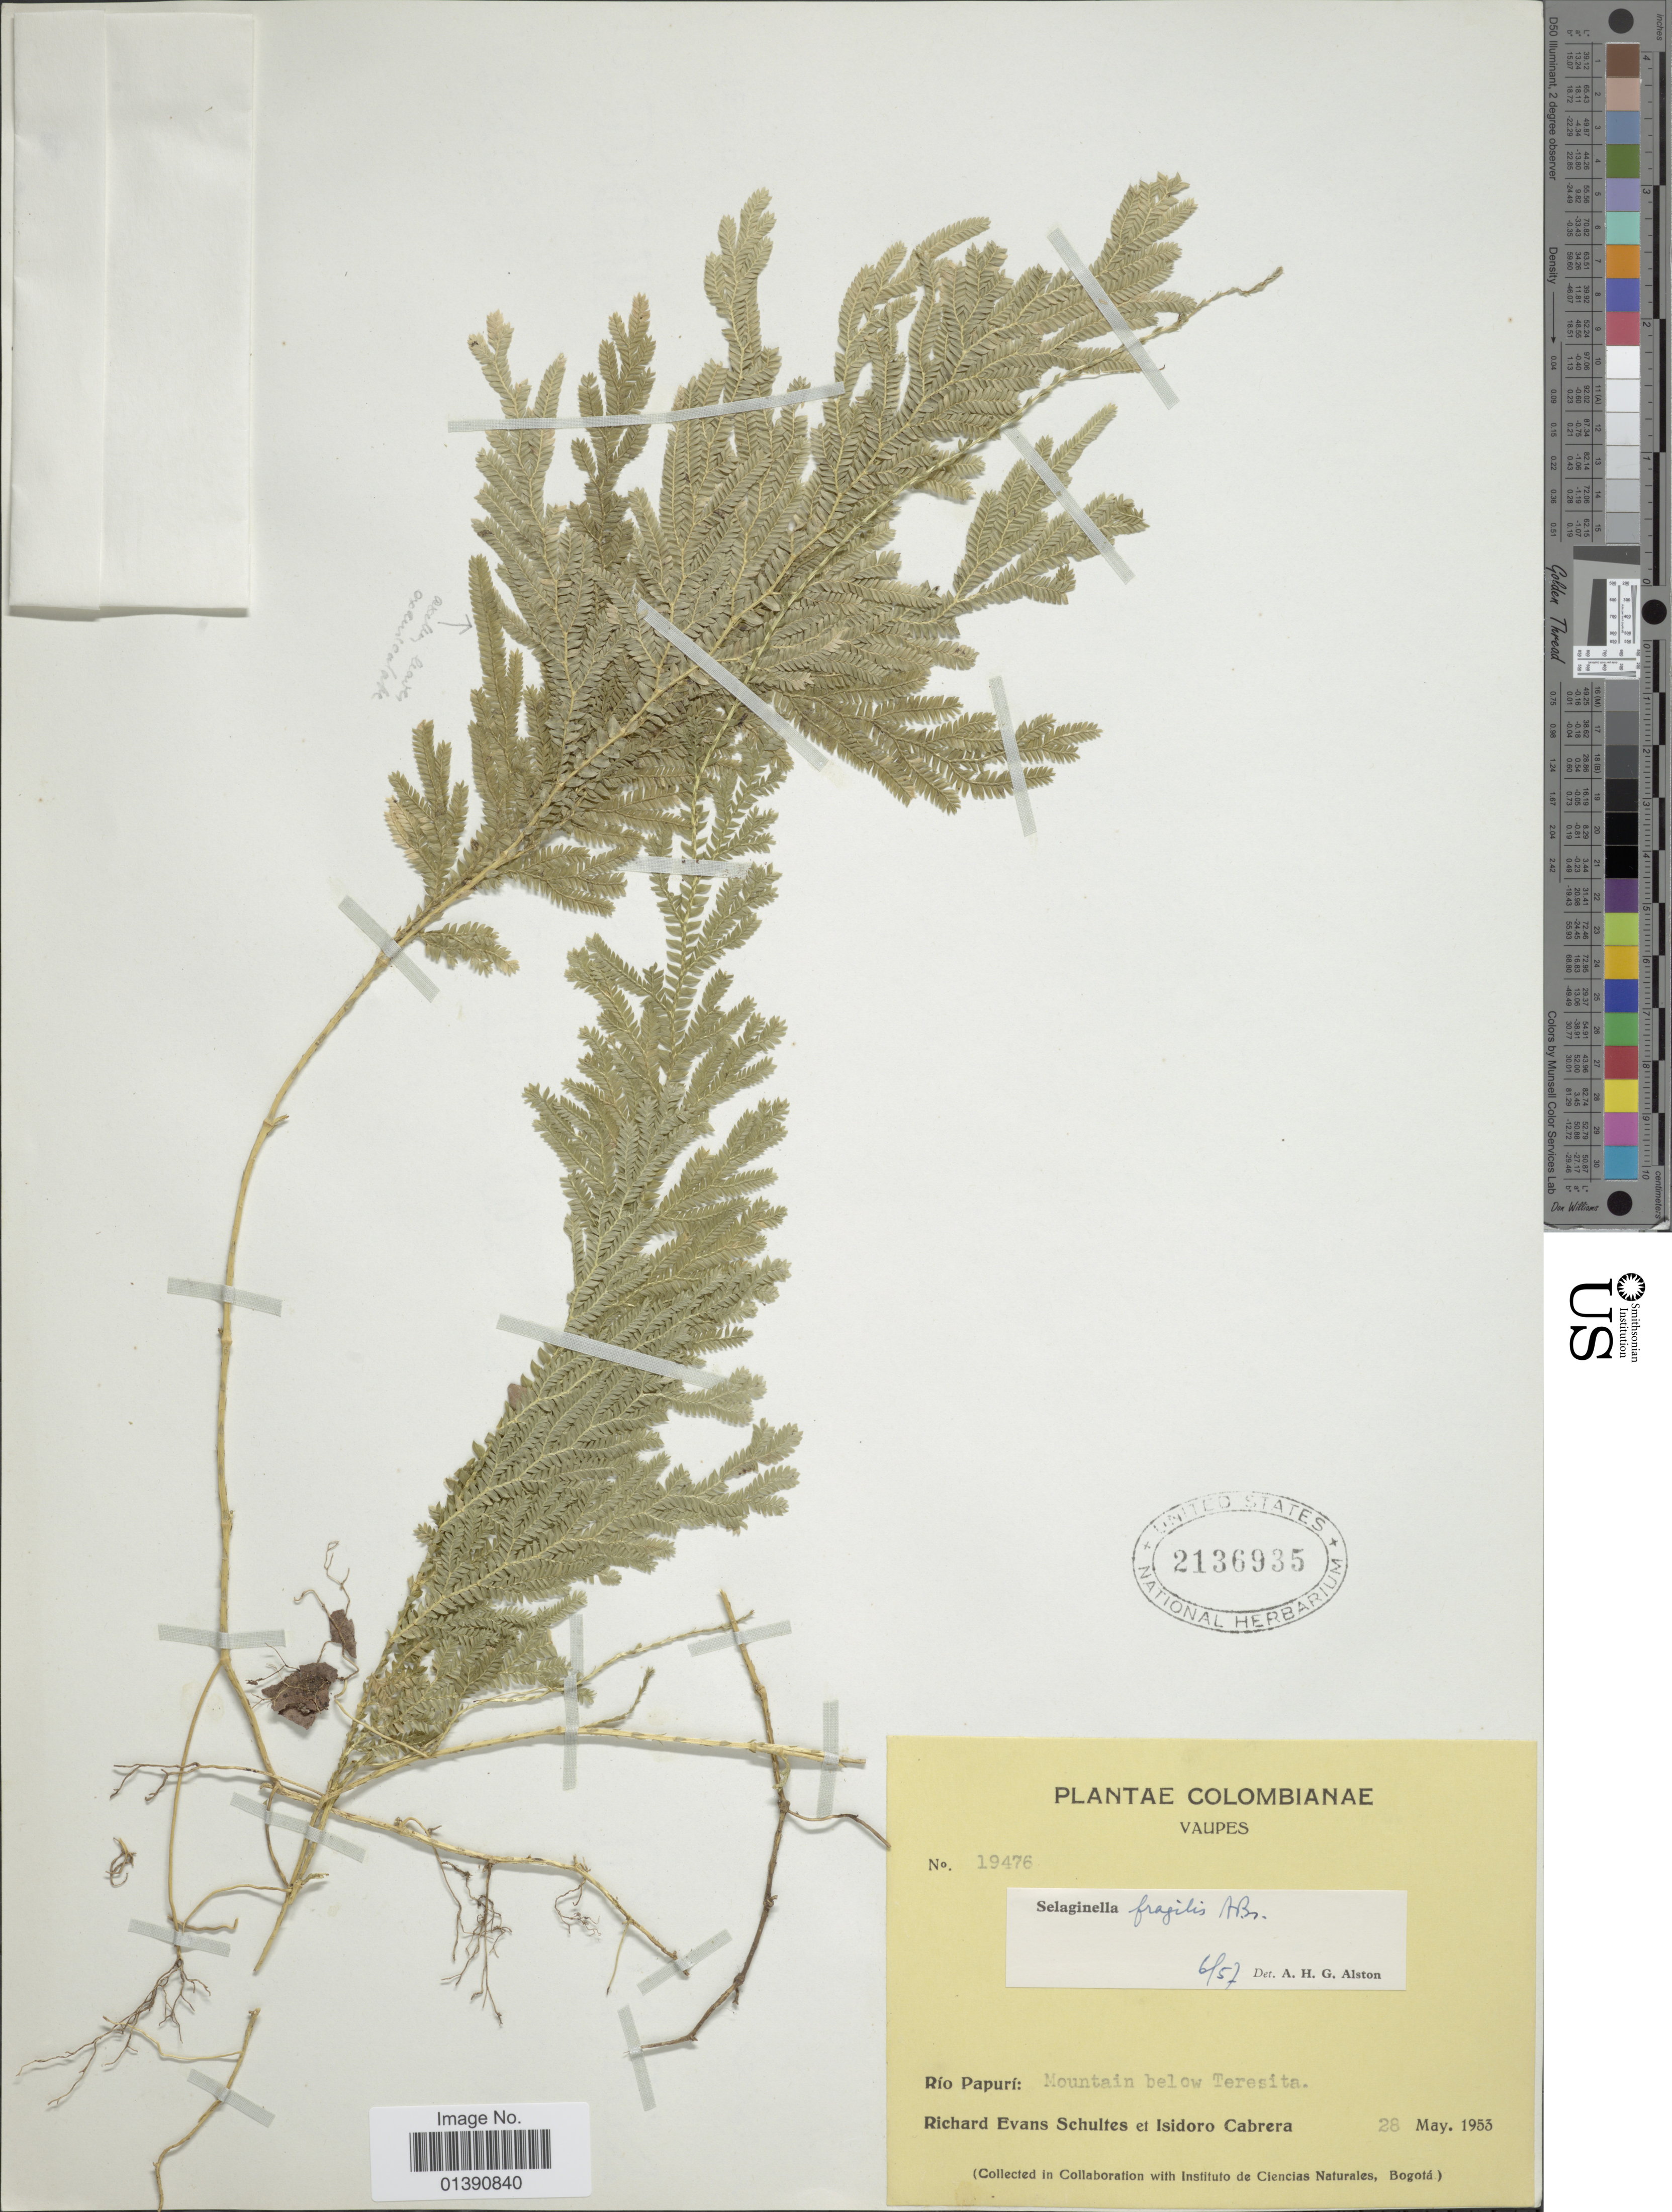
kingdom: Plantae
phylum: Tracheophyta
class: Lycopodiopsida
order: Selaginellales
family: Selaginellaceae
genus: Selaginella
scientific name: Selaginella fragilis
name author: A. Braun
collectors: R. E. Schultes & I. Cabrera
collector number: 19476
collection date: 1953-05-28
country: Colombia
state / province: Vaupés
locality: Rio Papurí: Mountain below Teresita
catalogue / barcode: US 2136935